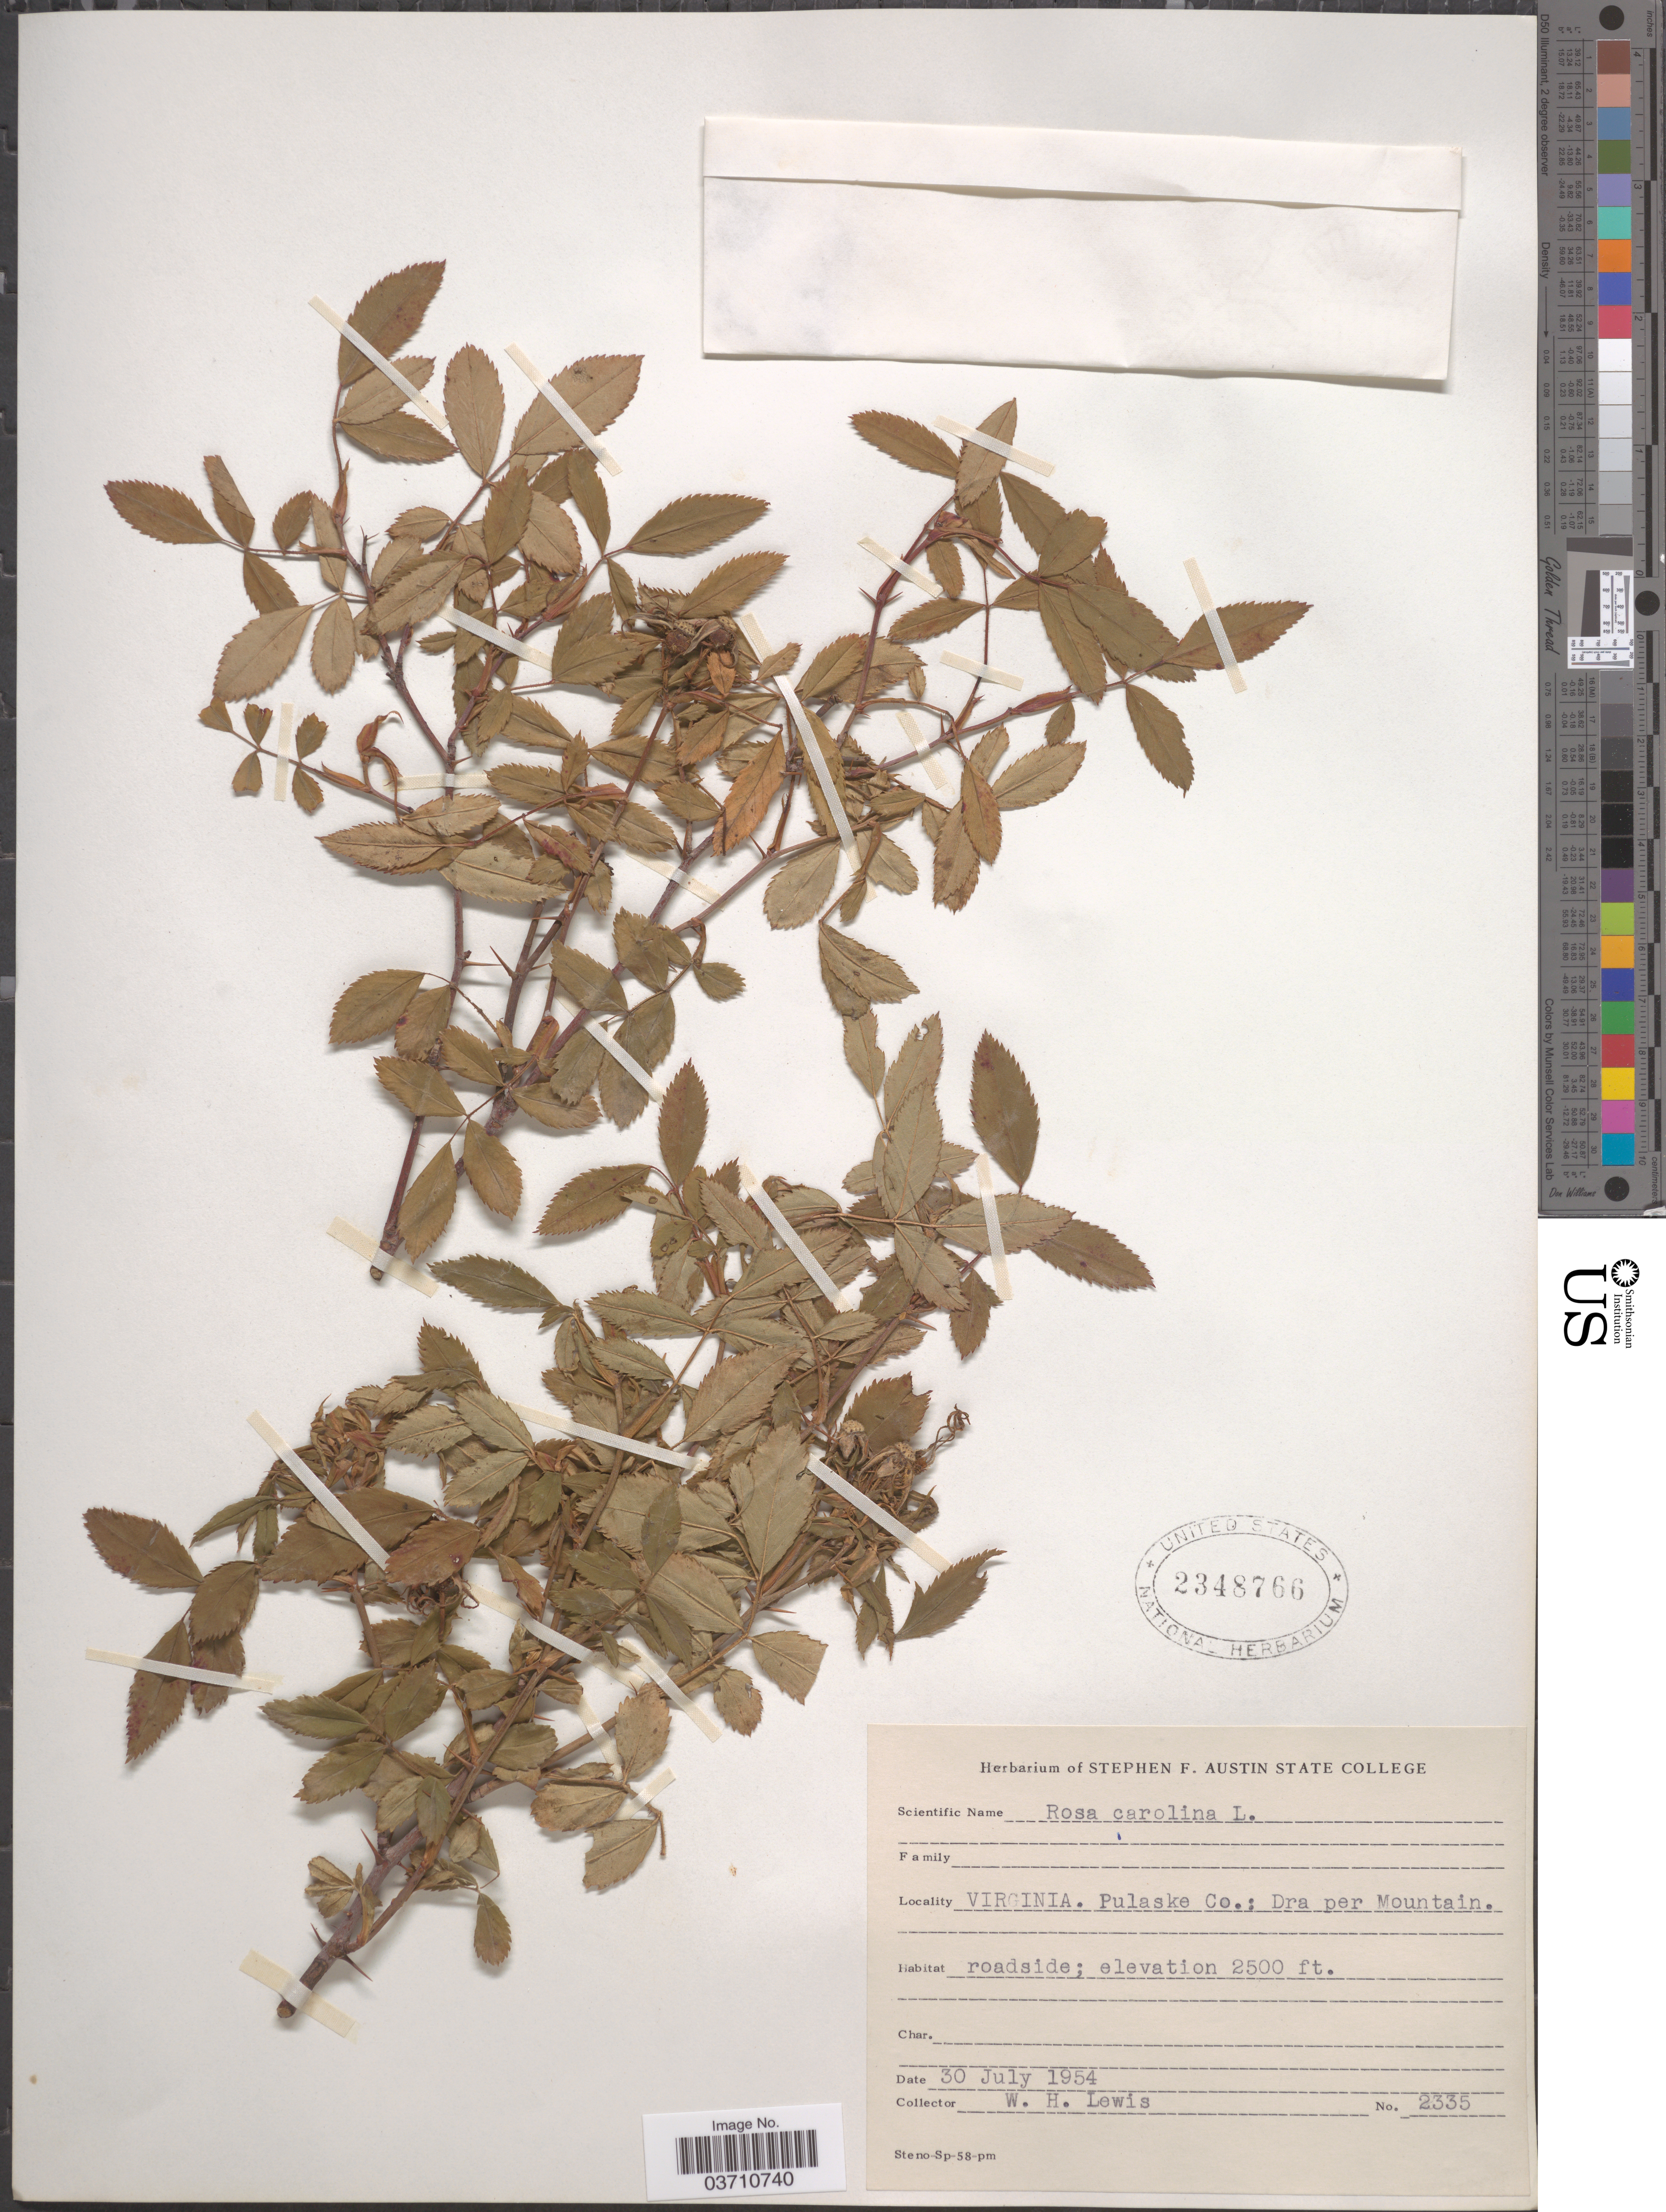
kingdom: Plantae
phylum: Tracheophyta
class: Magnoliopsida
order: Rosales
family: Rosaceae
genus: Rosa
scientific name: Rosa carolina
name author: L.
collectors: W. H. Lewis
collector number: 2335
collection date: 1954-07-30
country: United States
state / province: Virginia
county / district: Pulaski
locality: Pulaske Co.: Dra per Mountain.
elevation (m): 762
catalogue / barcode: US 2348766